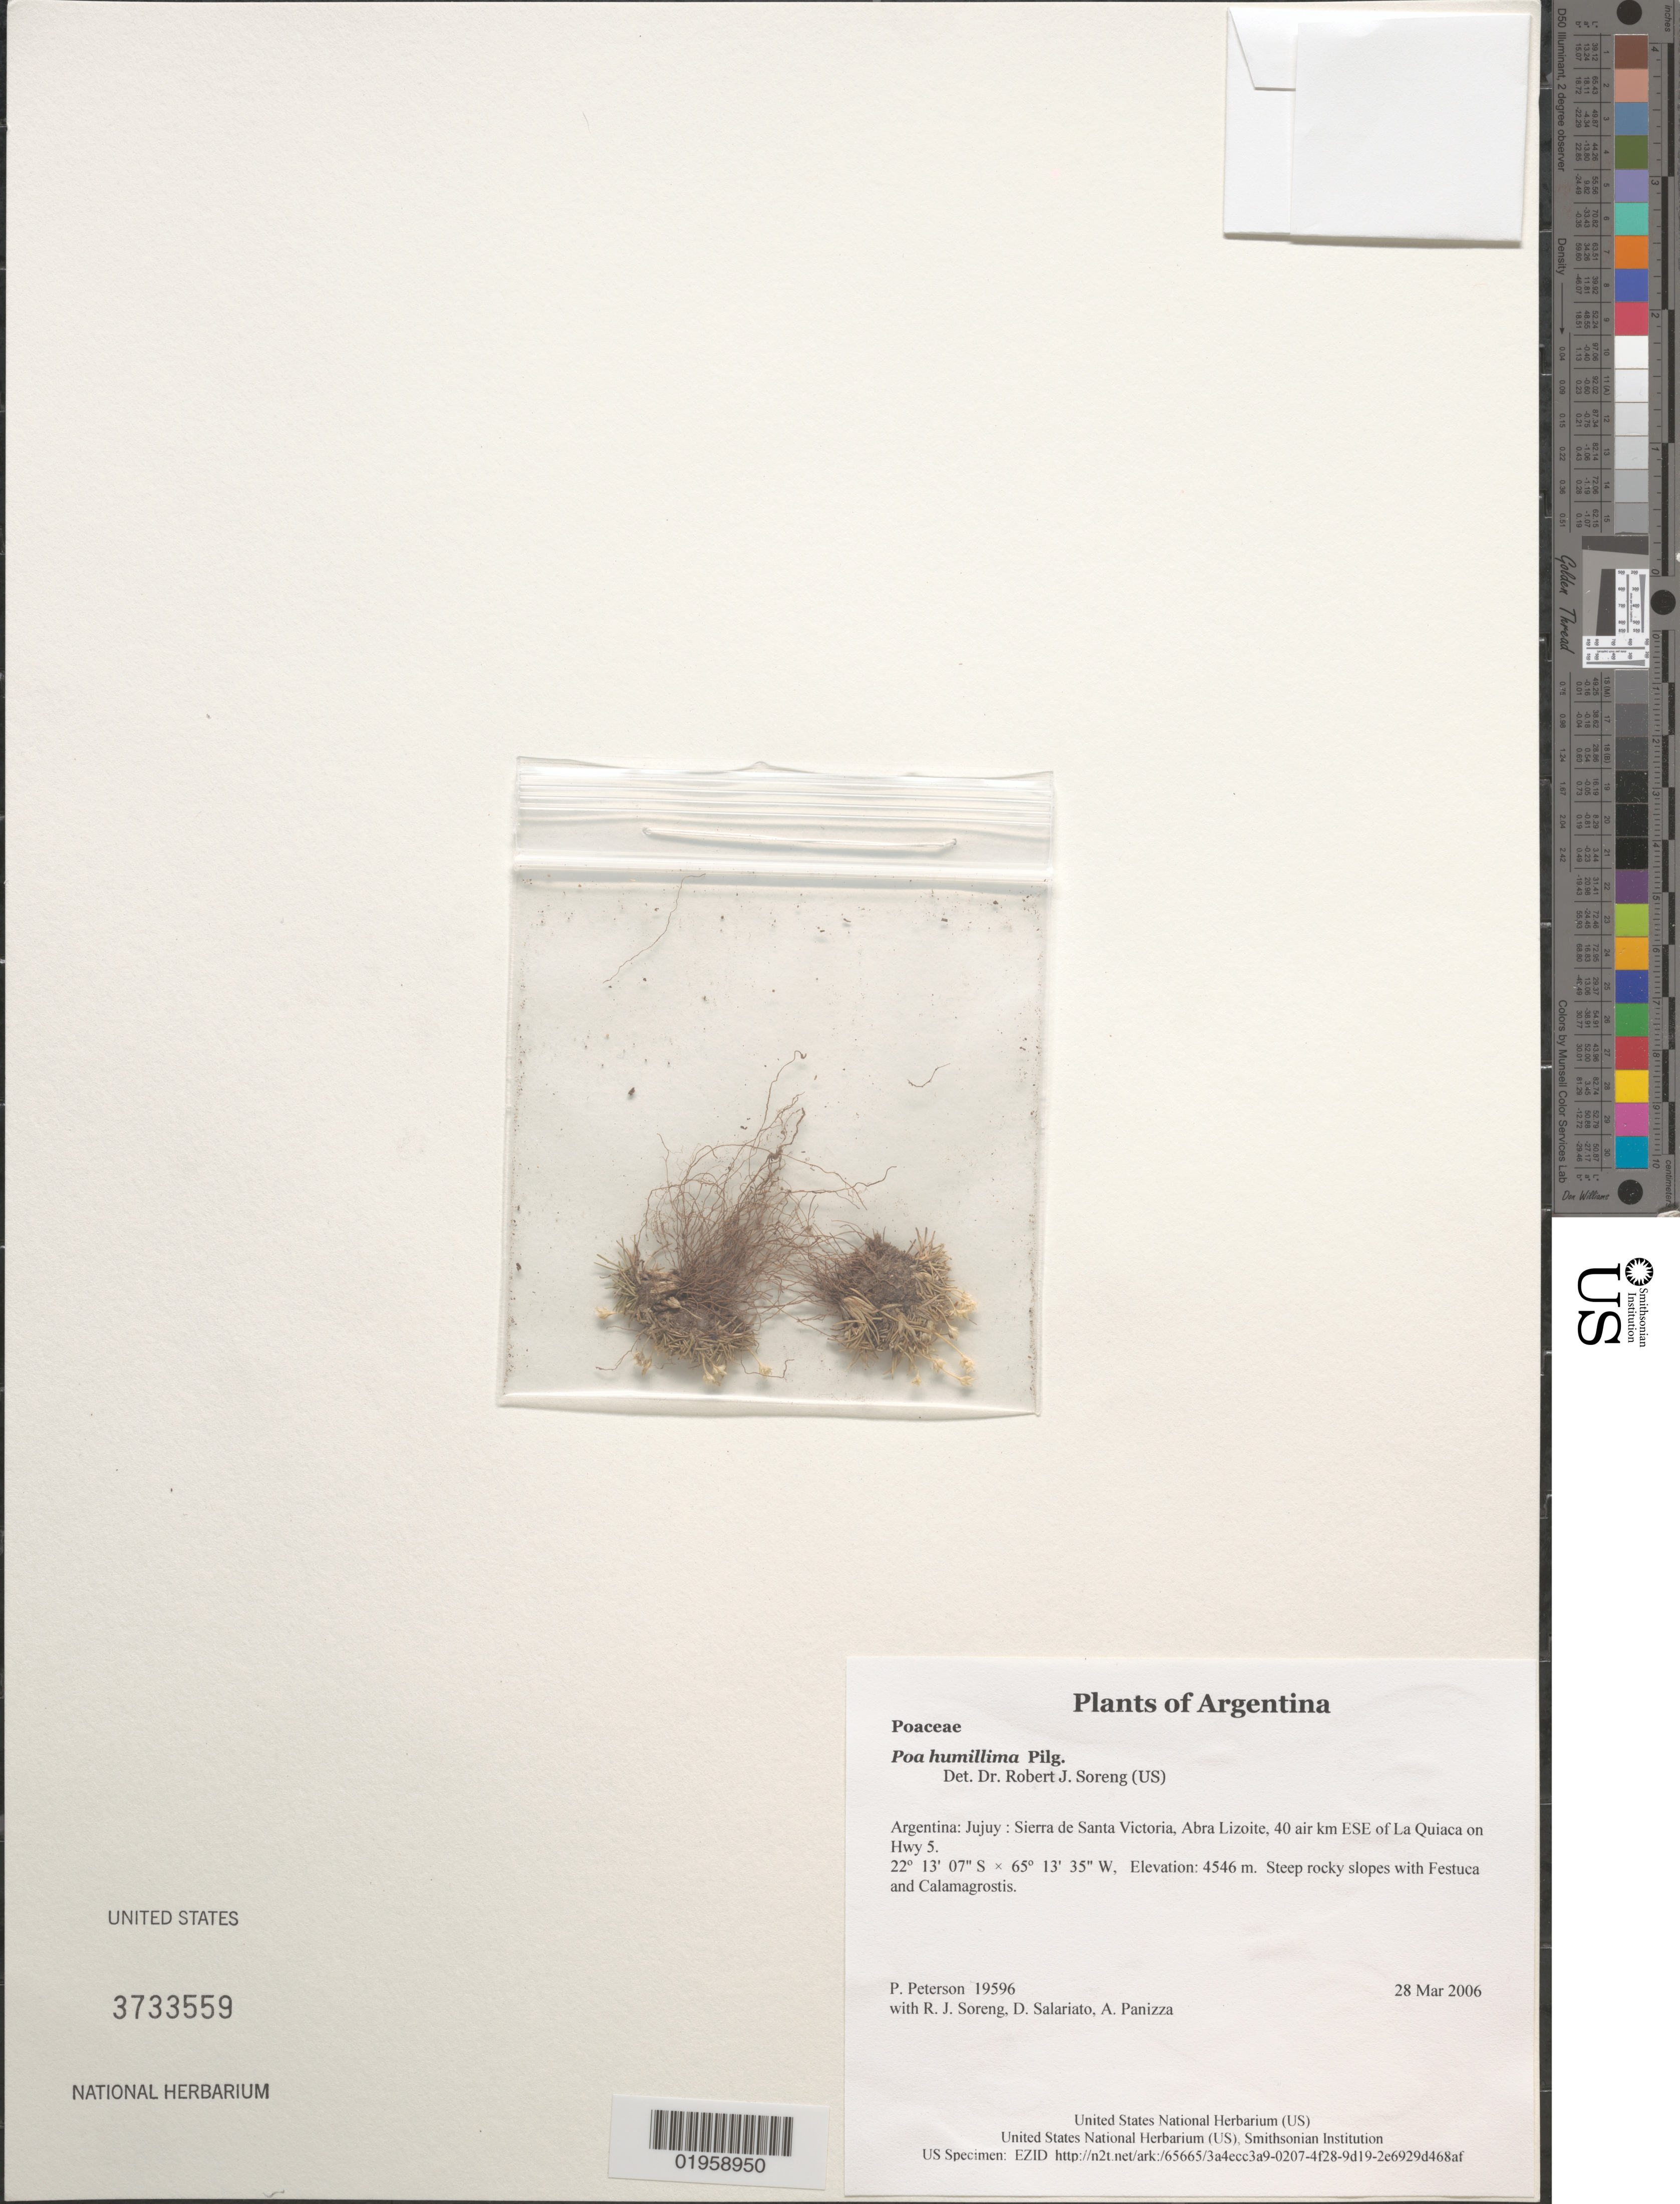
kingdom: Plantae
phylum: Tracheophyta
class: Liliopsida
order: Poales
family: Poaceae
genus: Poa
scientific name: Poa humillima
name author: Pilg.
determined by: Soreng, Robert J., Research Associate (BOT), Smithsonian Institution - National Museum of Natural History (UNITED STATES)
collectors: P. M. Peterson, R. J. Soreng, D. Salariato & A. Panizza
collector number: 19596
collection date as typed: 28 Mar 2006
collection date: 2006-03-28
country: Argentina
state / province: Jujuy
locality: Sierra de Santa Victoria, Abra Lizoite, 40 air km ESE of La Quiaca on Hwy 5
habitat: Steep rocky slopes with Festuca and Calamagrostis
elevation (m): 4546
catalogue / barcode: US 3733559